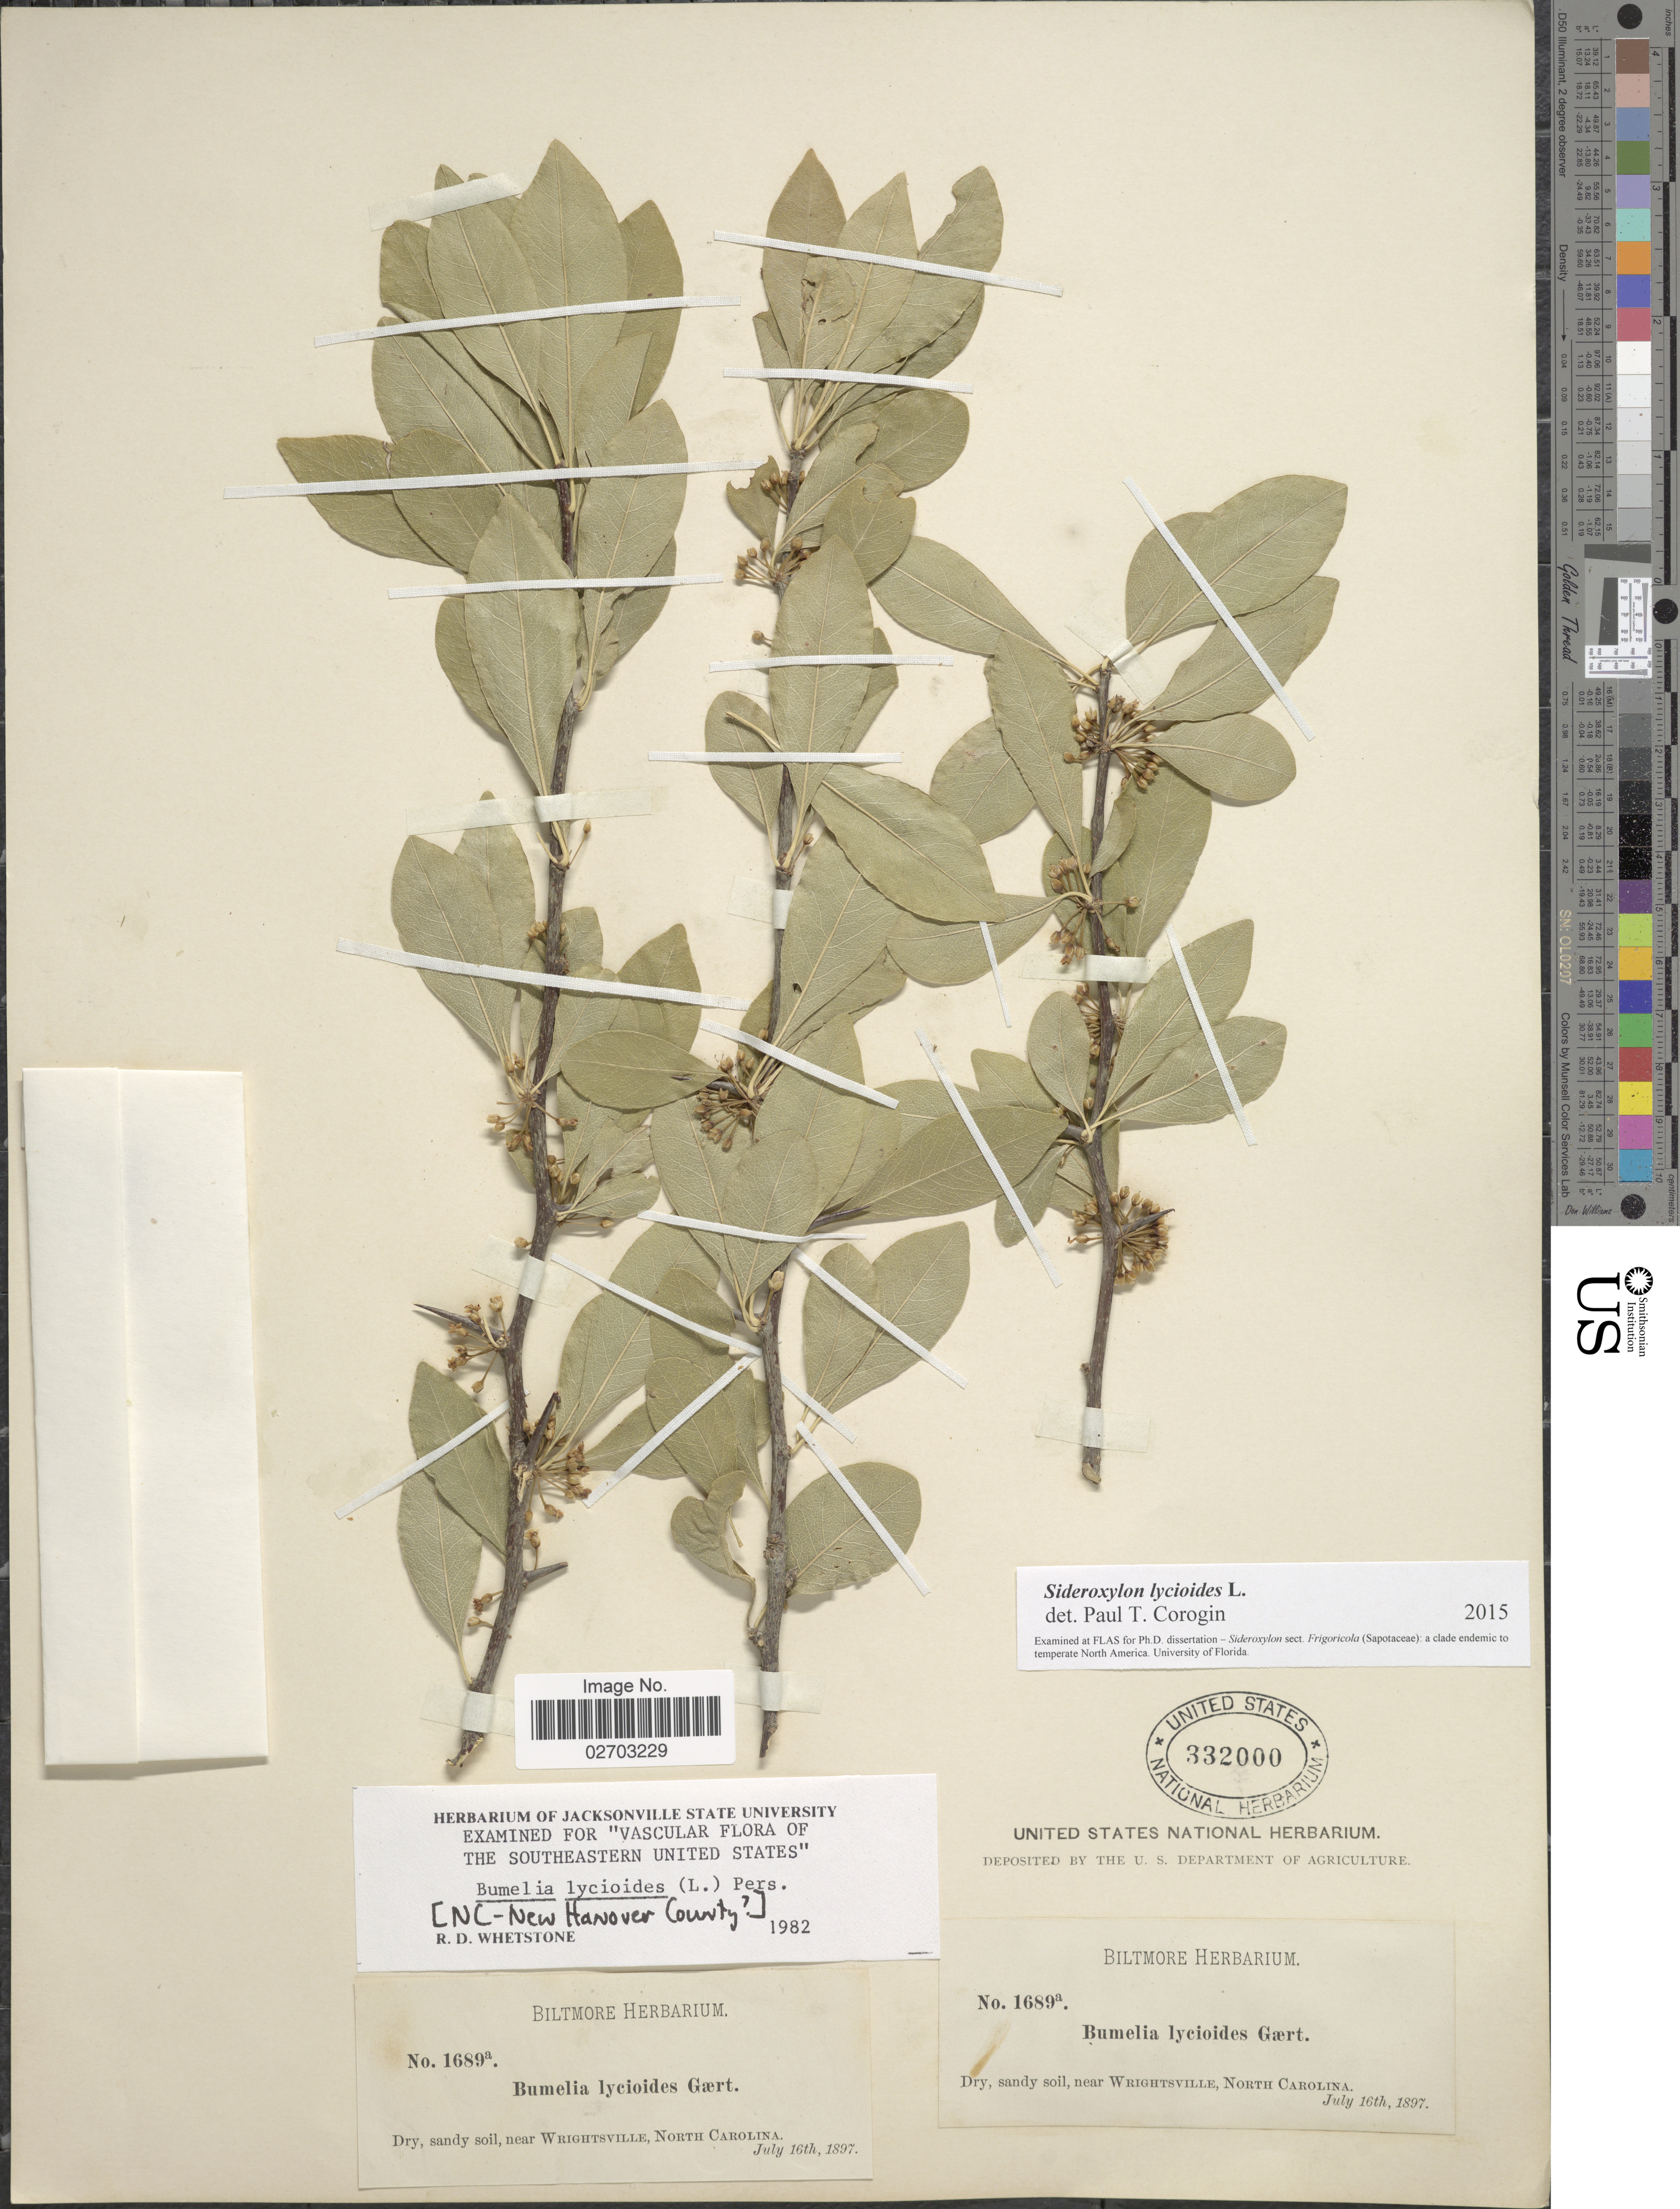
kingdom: Plantae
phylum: Tracheophyta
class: Magnoliopsida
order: Ericales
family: Sapotaceae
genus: Sideroxylon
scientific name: Sideroxylon lycioides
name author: L.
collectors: ex herb. Biltmore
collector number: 1689a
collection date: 1897-07-16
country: United States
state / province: North Carolina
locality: Near Wrightsville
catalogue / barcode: US 332000